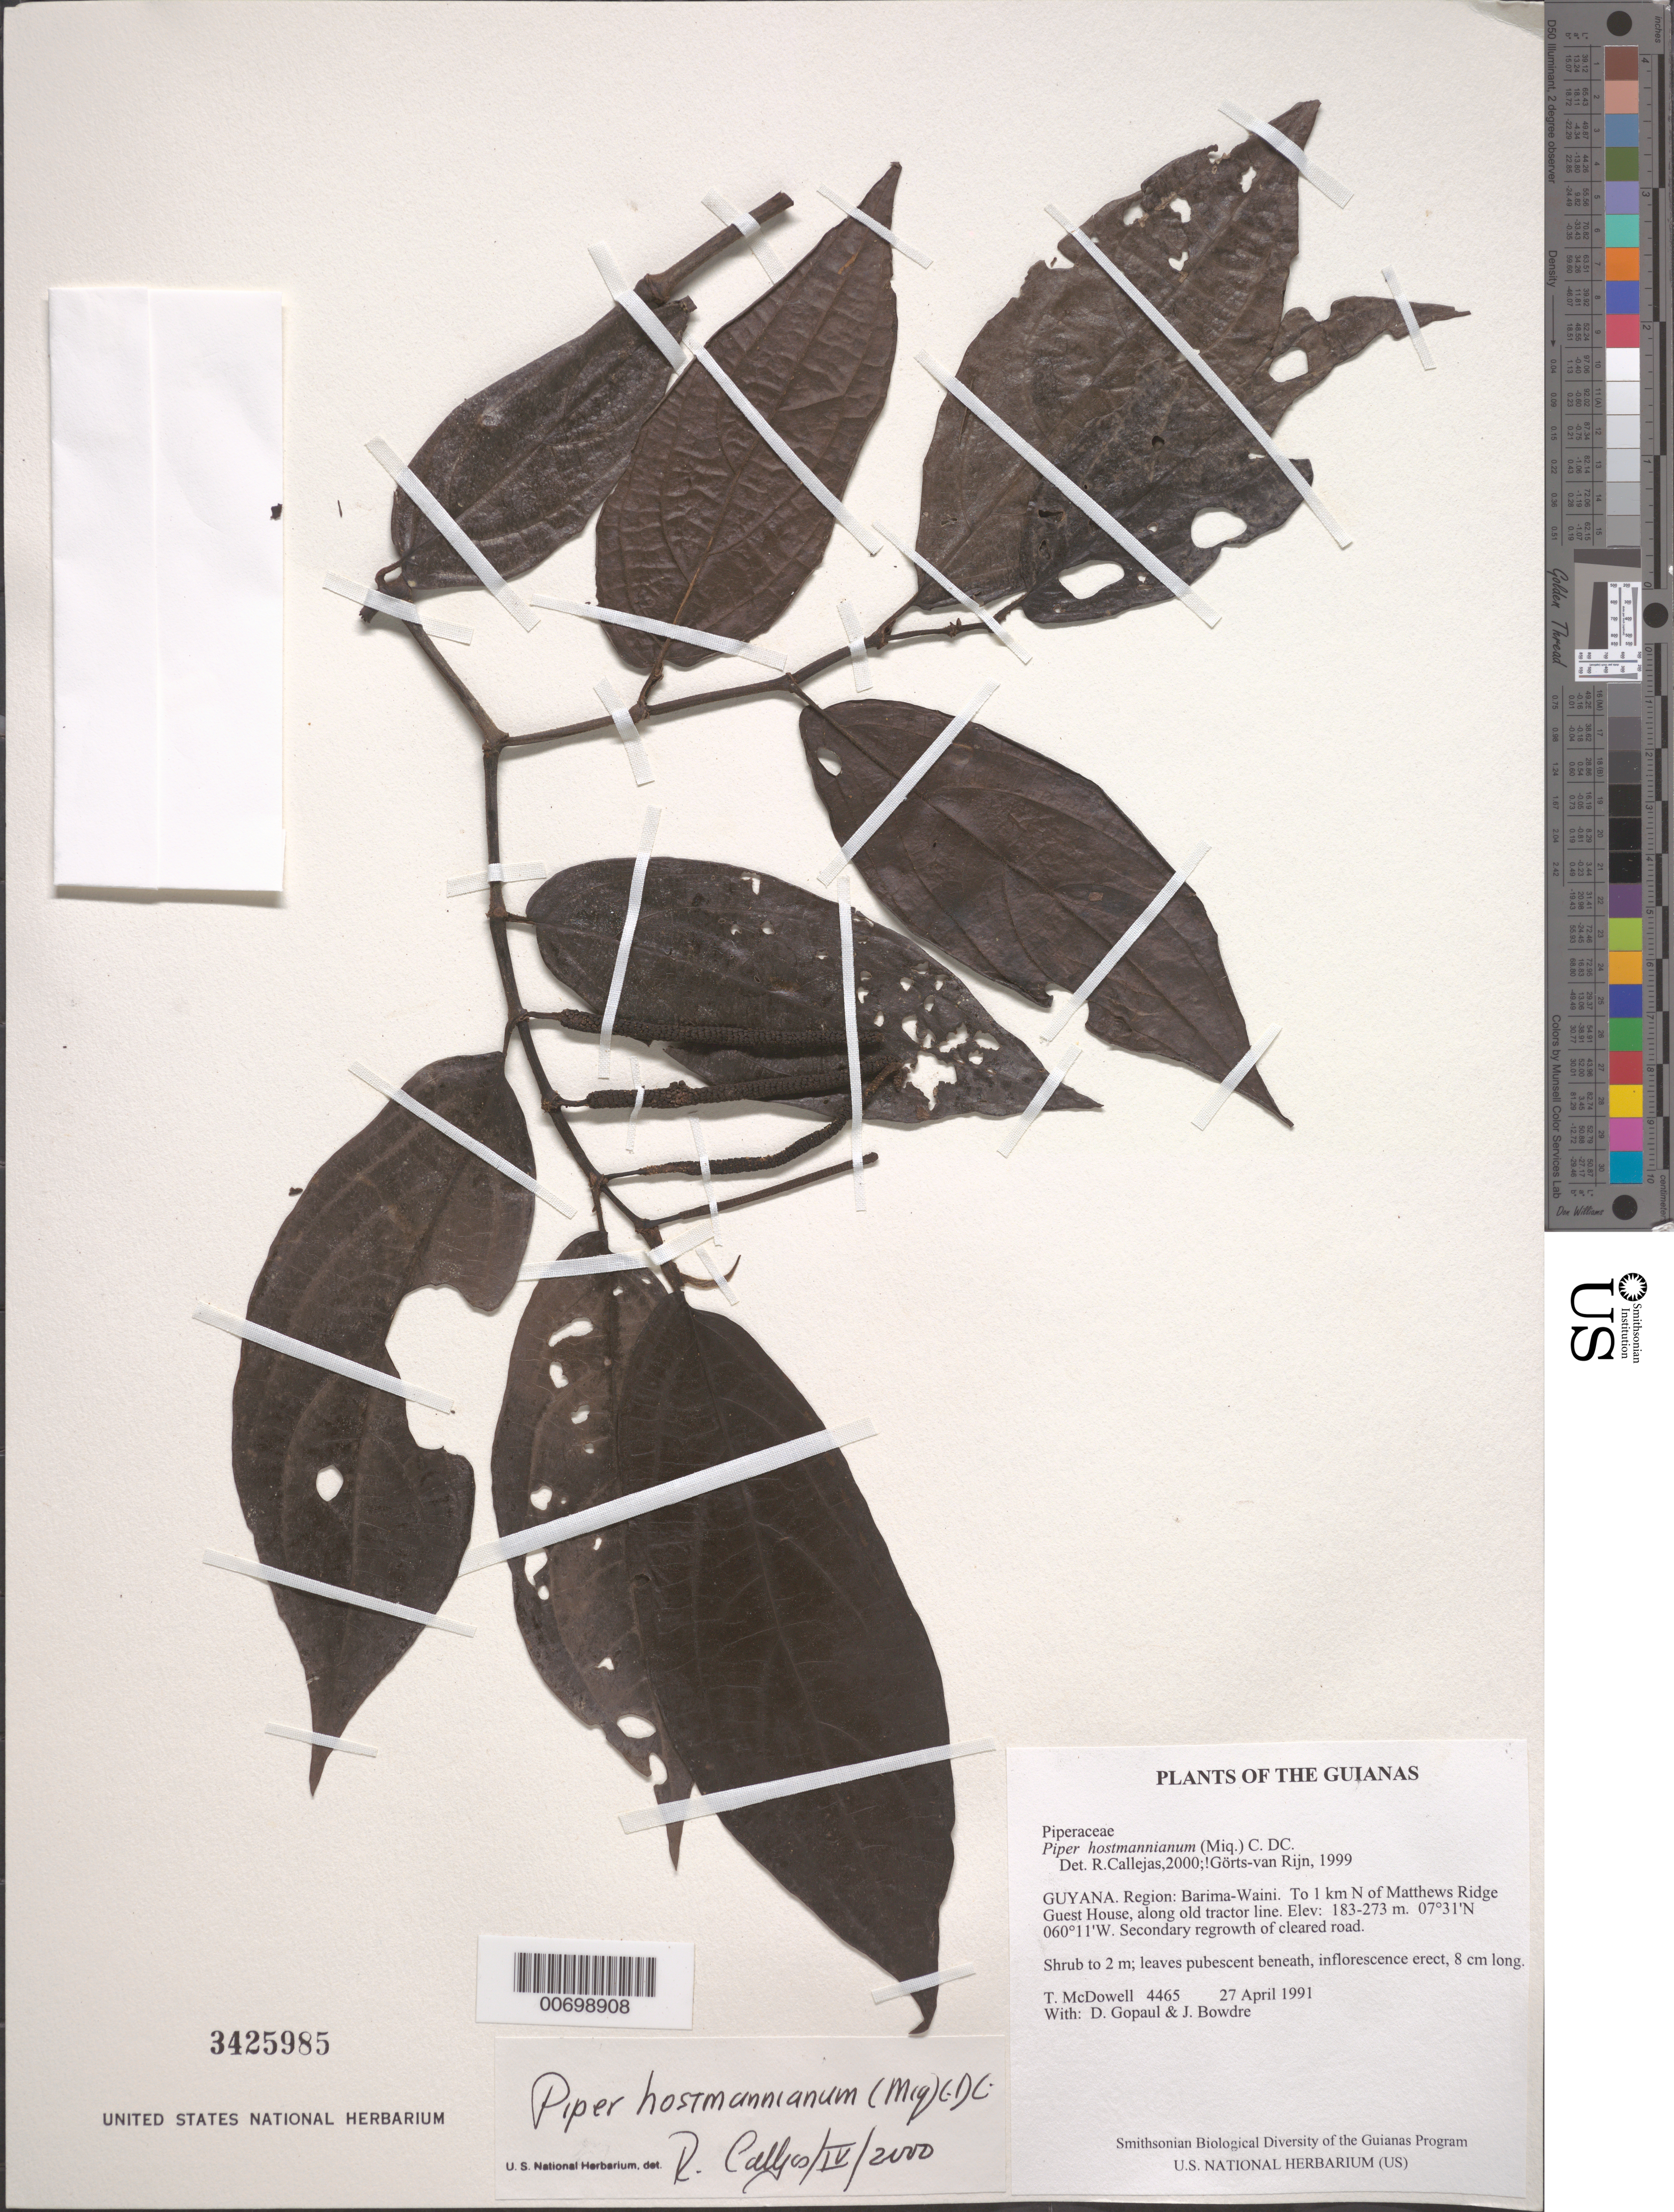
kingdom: Plantae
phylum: Tracheophyta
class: Magnoliopsida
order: Piperales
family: Piperaceae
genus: Piper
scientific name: Piper hostmannianum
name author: (Miq.) C. DC.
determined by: Görts-van Rijn, A. R. A.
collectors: T. McDowell, D. Gopaul & J. Bowdre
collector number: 4465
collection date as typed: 27 April 1991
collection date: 1991-04-27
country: Guyana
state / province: Barima-Waini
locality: To 1 km N of Matthews Ridge Guest House, along old tractor line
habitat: Secondary regrowth of cleared road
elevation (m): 183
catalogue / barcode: US 3425985